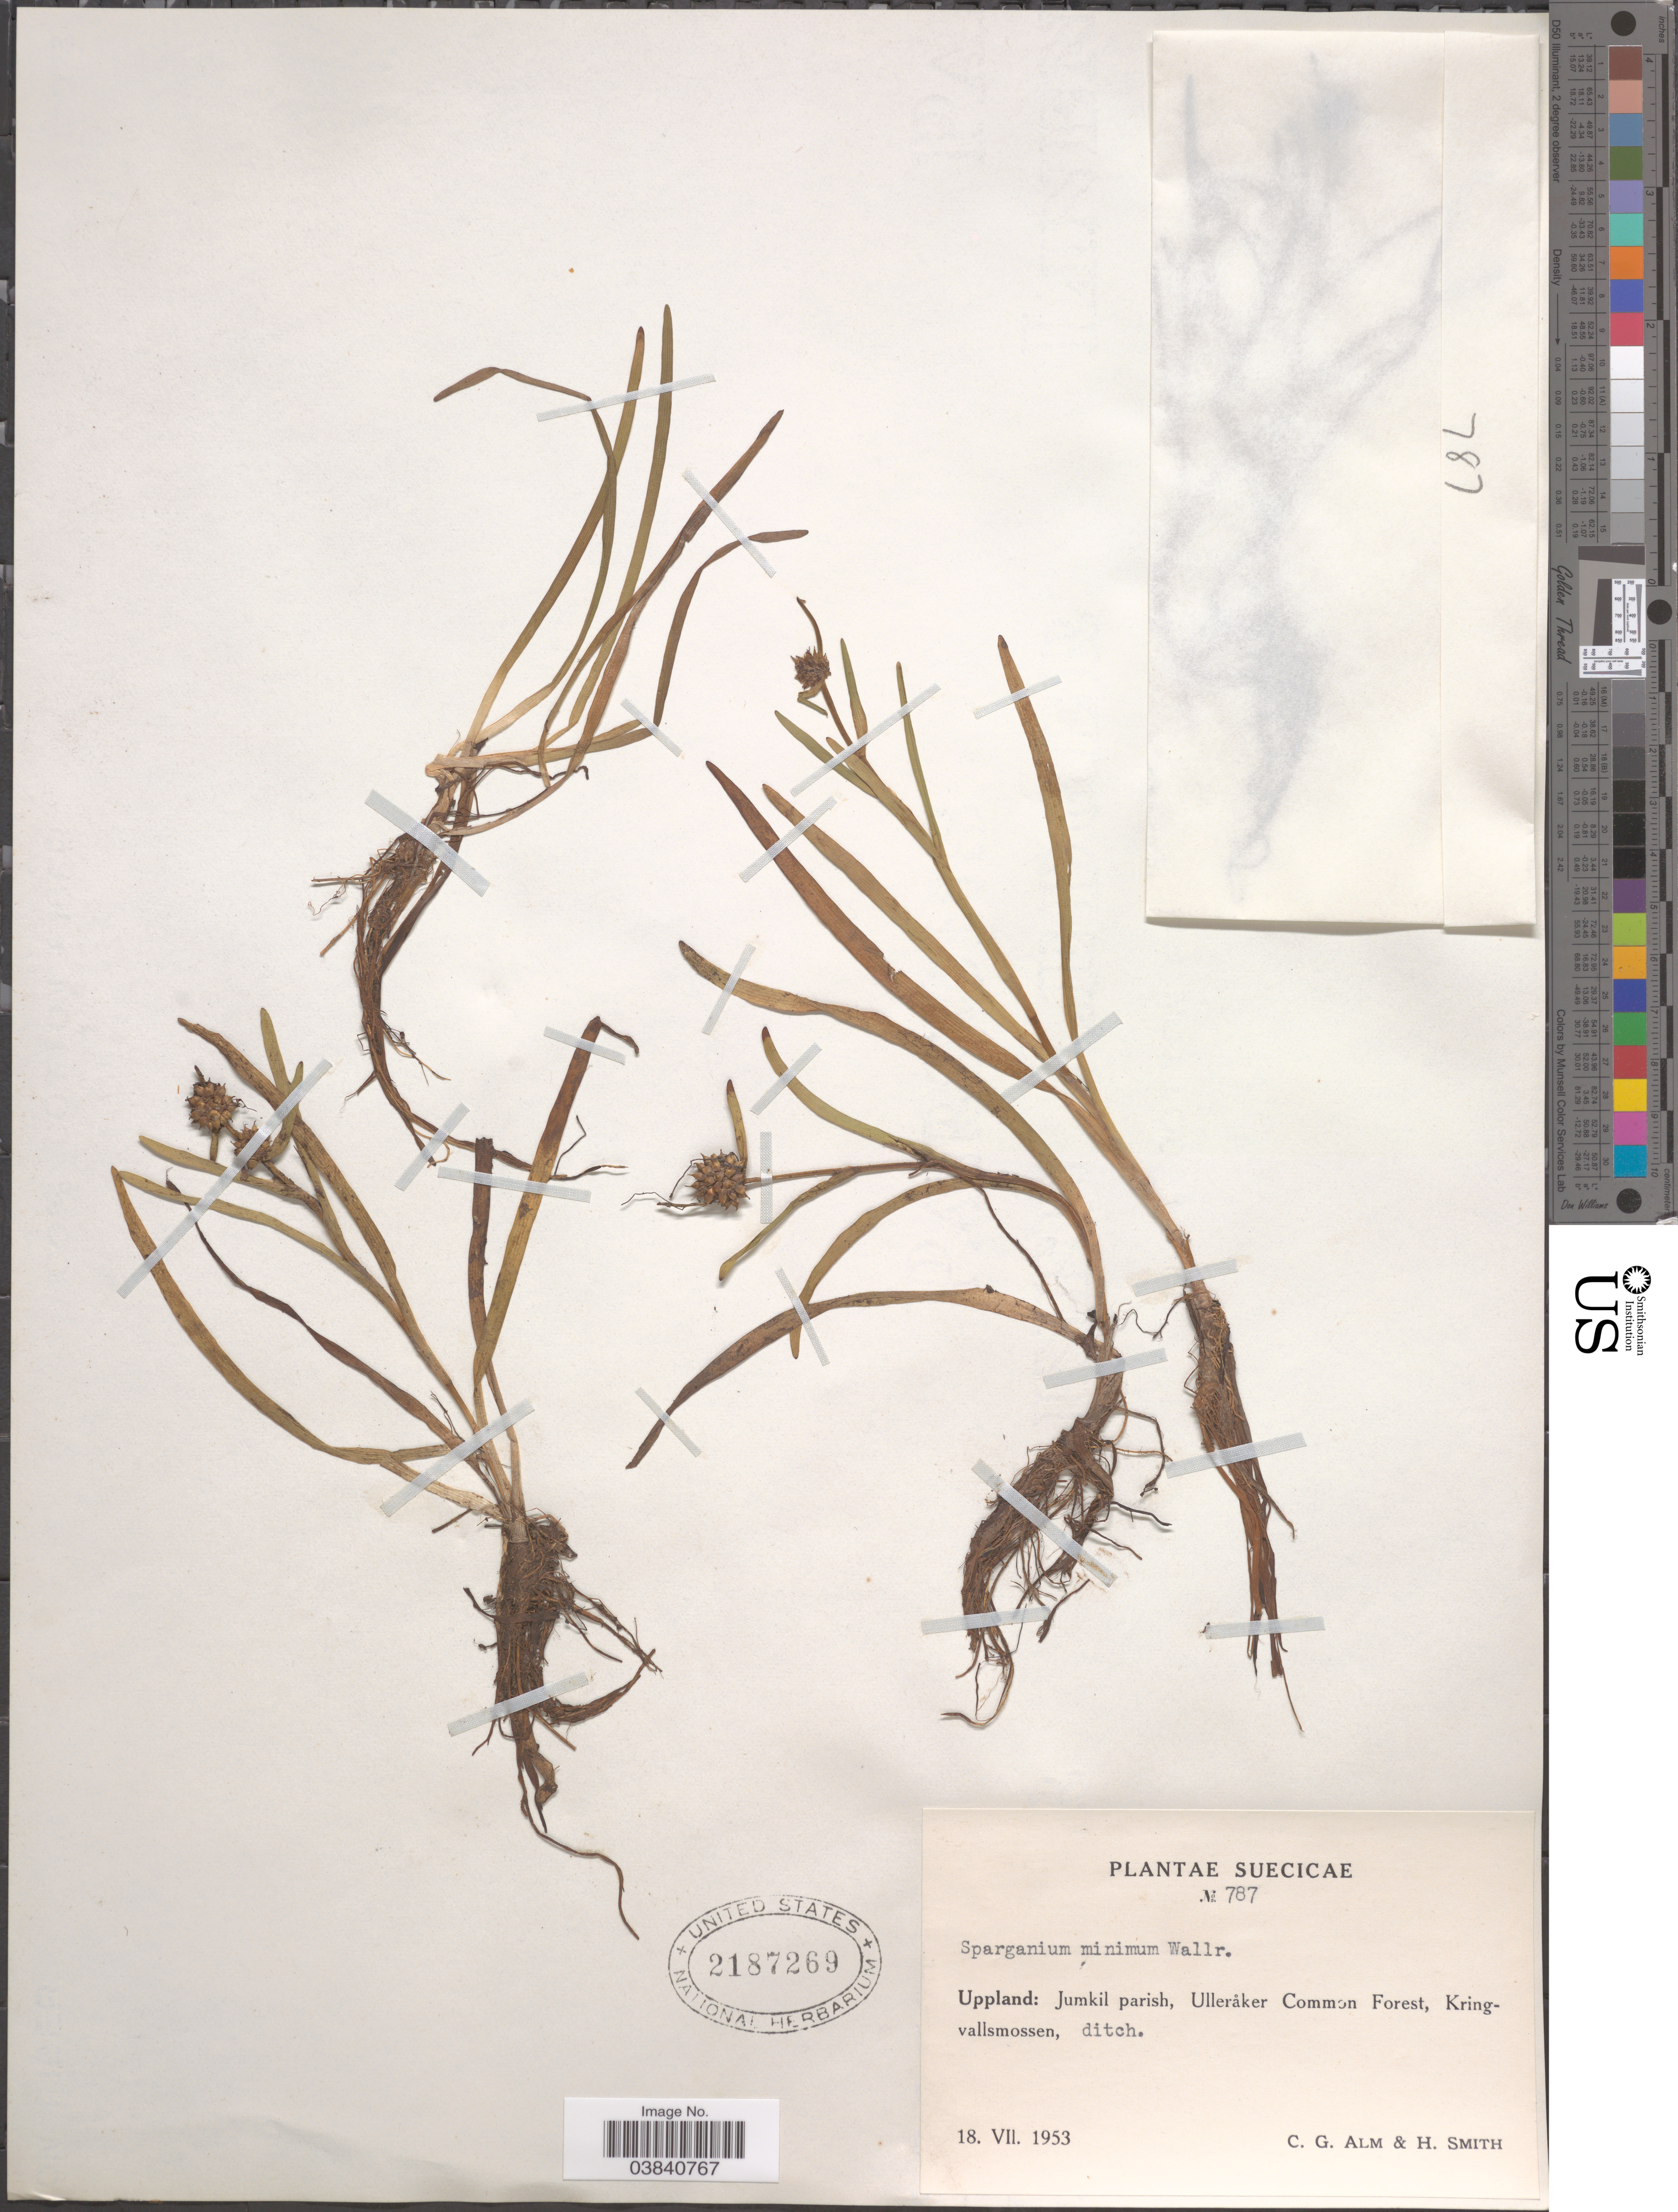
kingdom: Plantae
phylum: Tracheophyta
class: Liliopsida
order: Poales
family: Typhaceae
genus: Sparganium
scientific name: Sparganium minimum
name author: Wallr.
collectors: C. Alm & H. Smith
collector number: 787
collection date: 1953-07-18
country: Sweden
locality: Suecicae. Uppland: Jumkil parish, Ulleråker Common Forest, Kringvallsmossen.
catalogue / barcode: US 2187269